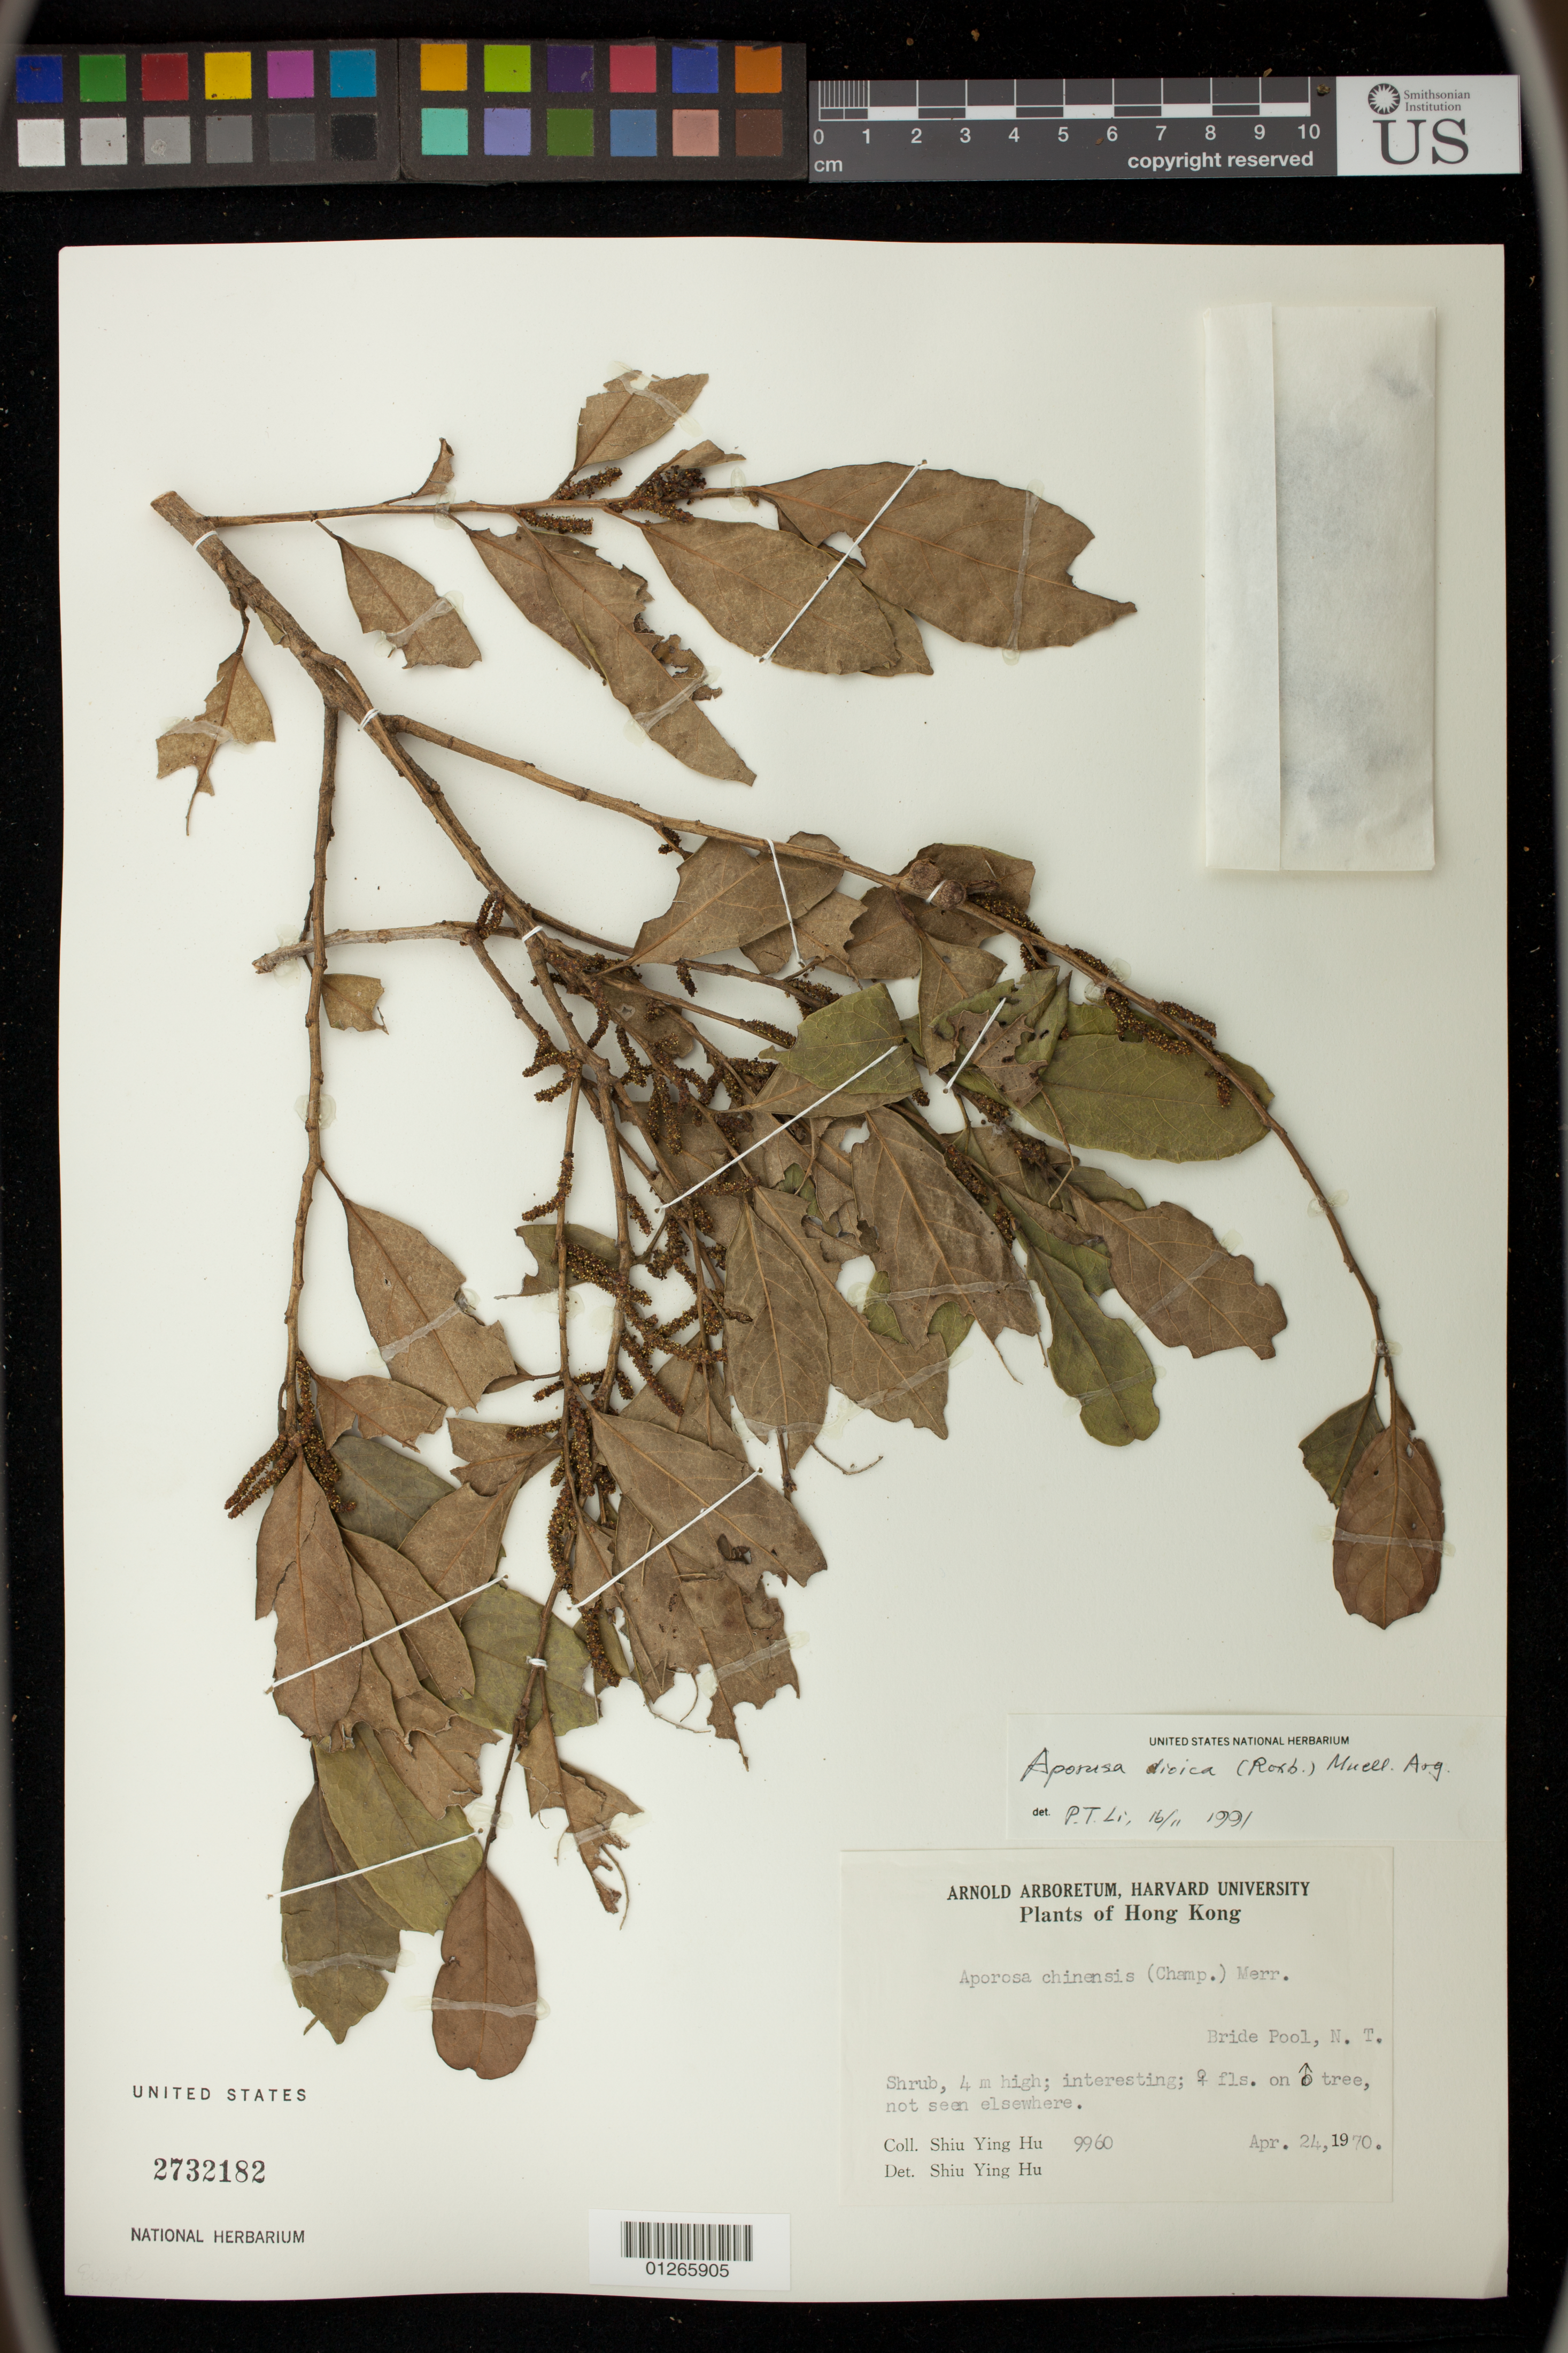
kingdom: Plantae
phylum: Tracheophyta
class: Magnoliopsida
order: Malpighiales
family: Phyllanthaceae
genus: Aporosa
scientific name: Aporosa octandra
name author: (Buch.-Ham. & D. Don) Vickery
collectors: Y. Shiu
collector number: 9960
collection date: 1970-04-24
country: China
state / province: Hong Kong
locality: Bride Pool, New Territories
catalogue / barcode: US 2732182